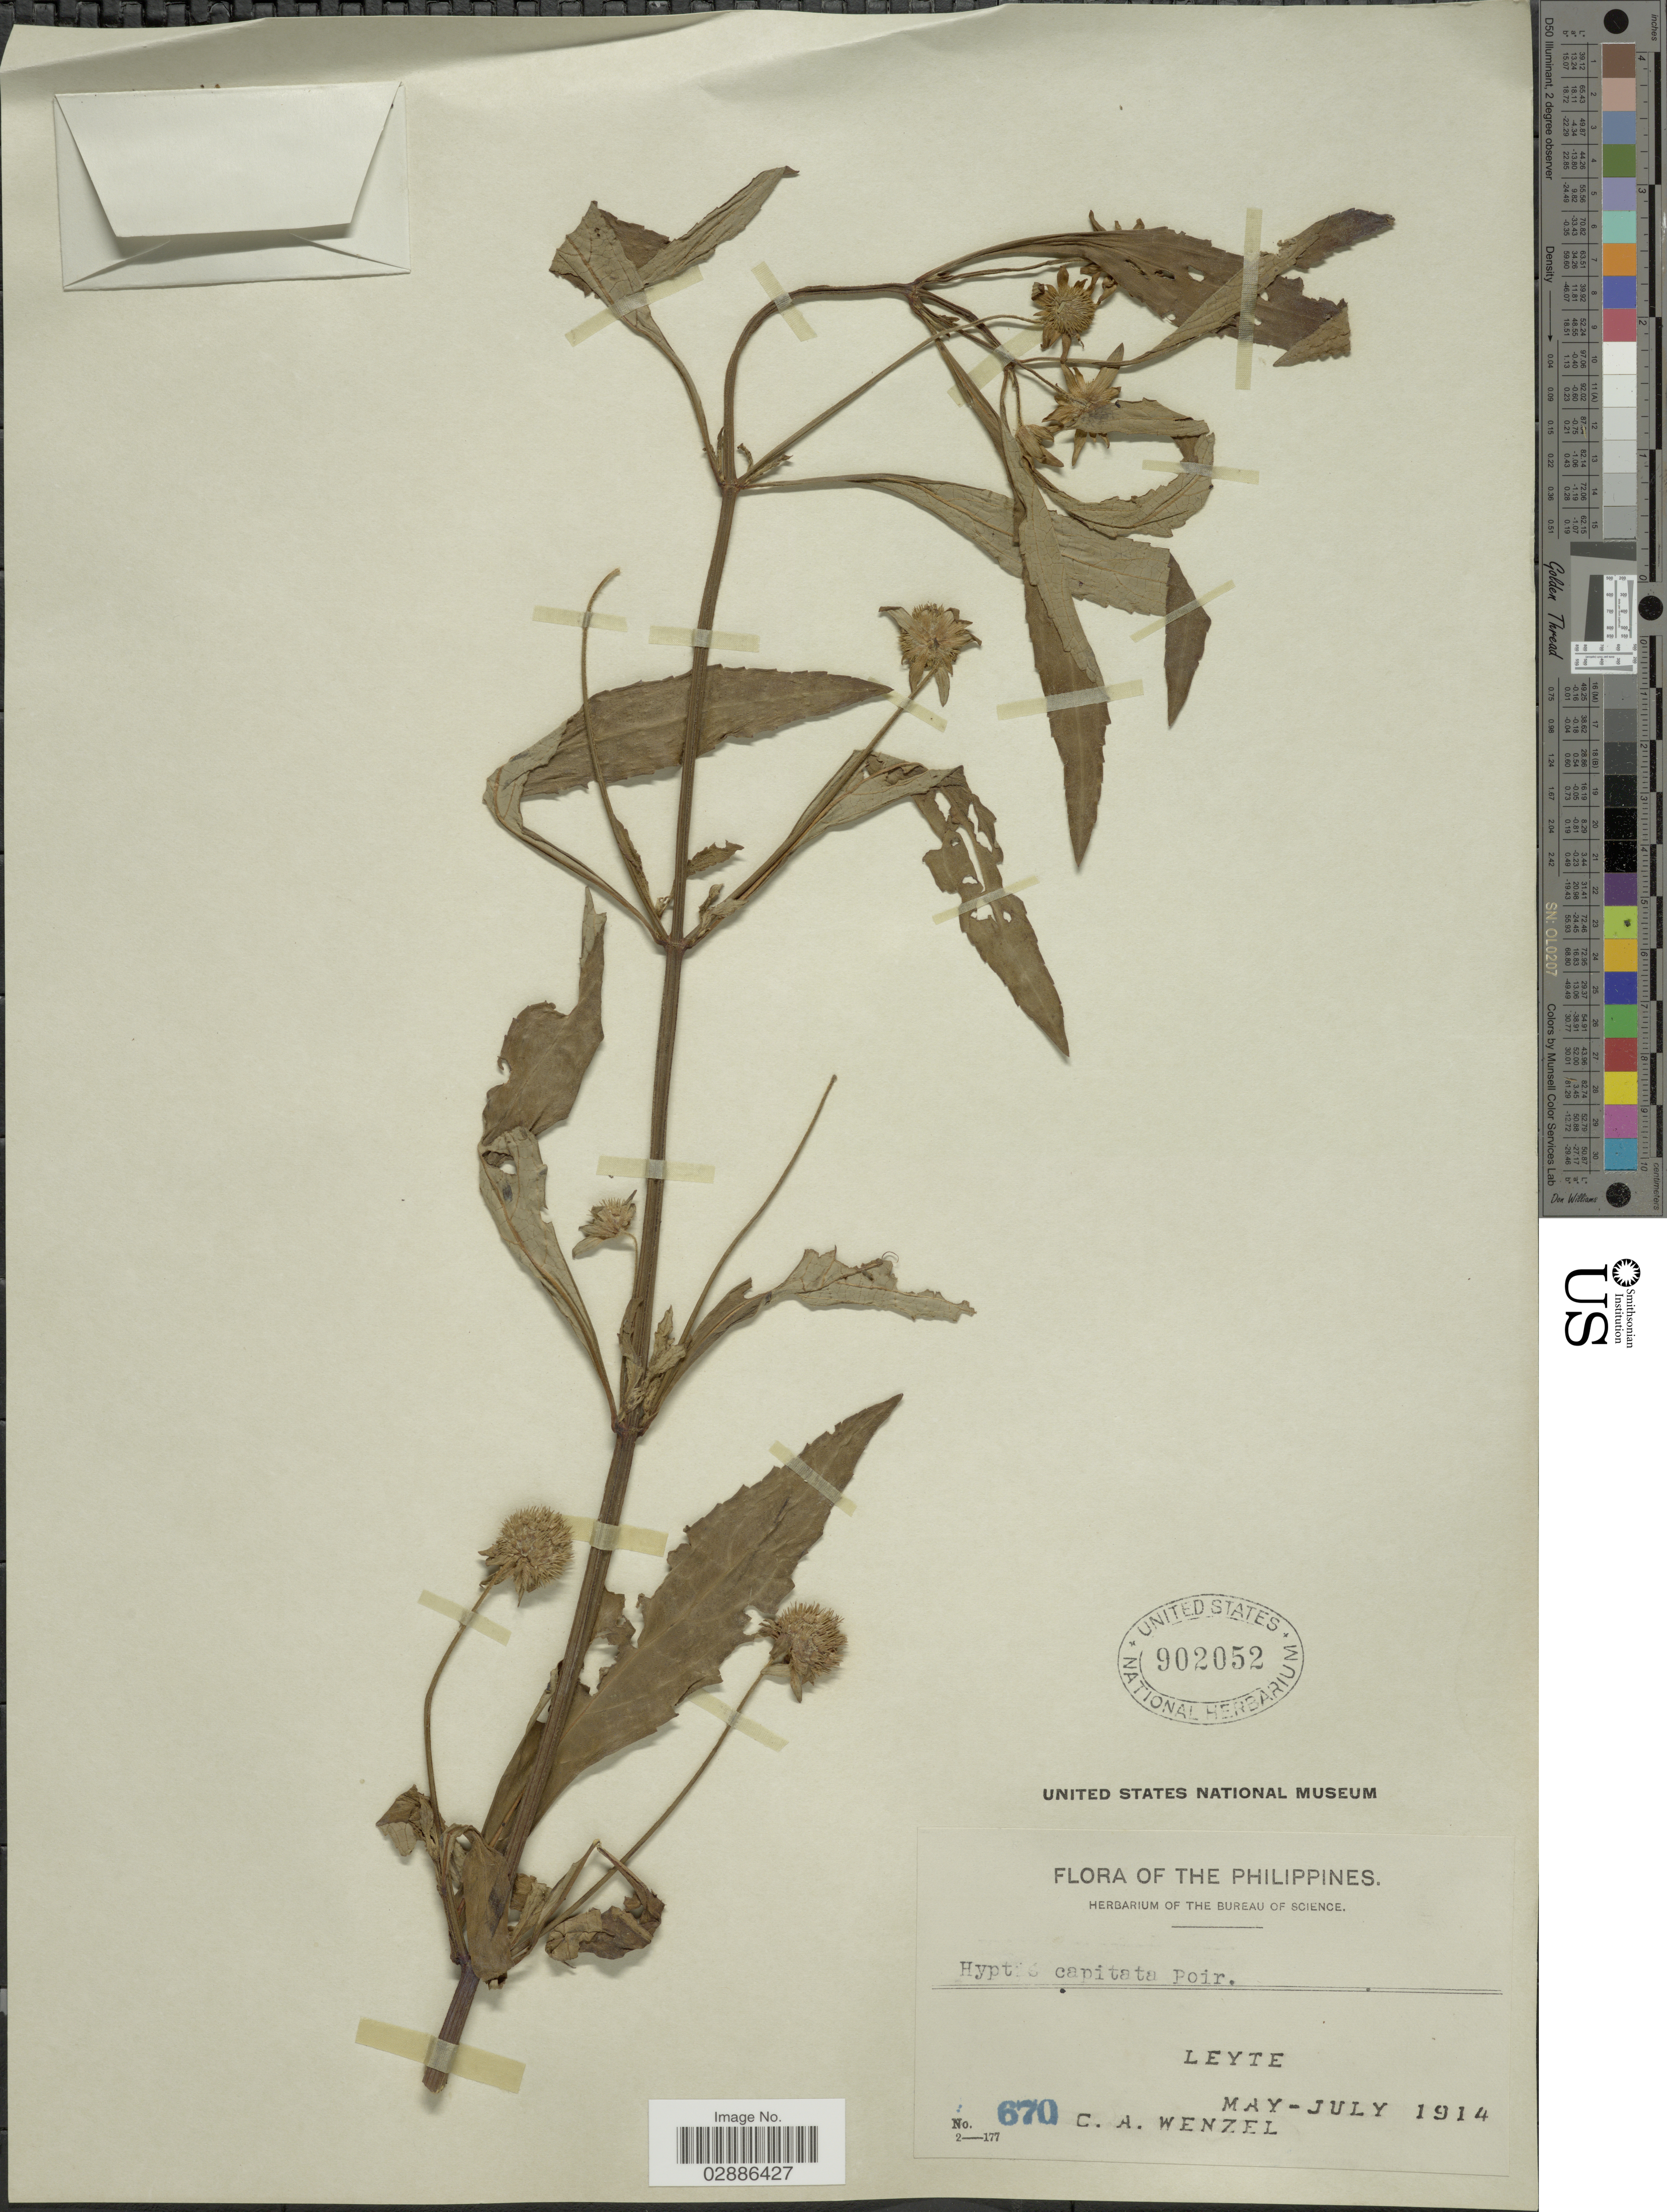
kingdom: Plantae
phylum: Tracheophyta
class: Magnoliopsida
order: Lamiales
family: Lamiaceae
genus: Hyptis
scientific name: Hyptis capitata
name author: Jacq.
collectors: C. Wenzel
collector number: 670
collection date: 1914-05/1914-07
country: Philippines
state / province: Eastern Visayas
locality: Leyte.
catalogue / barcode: US 902052